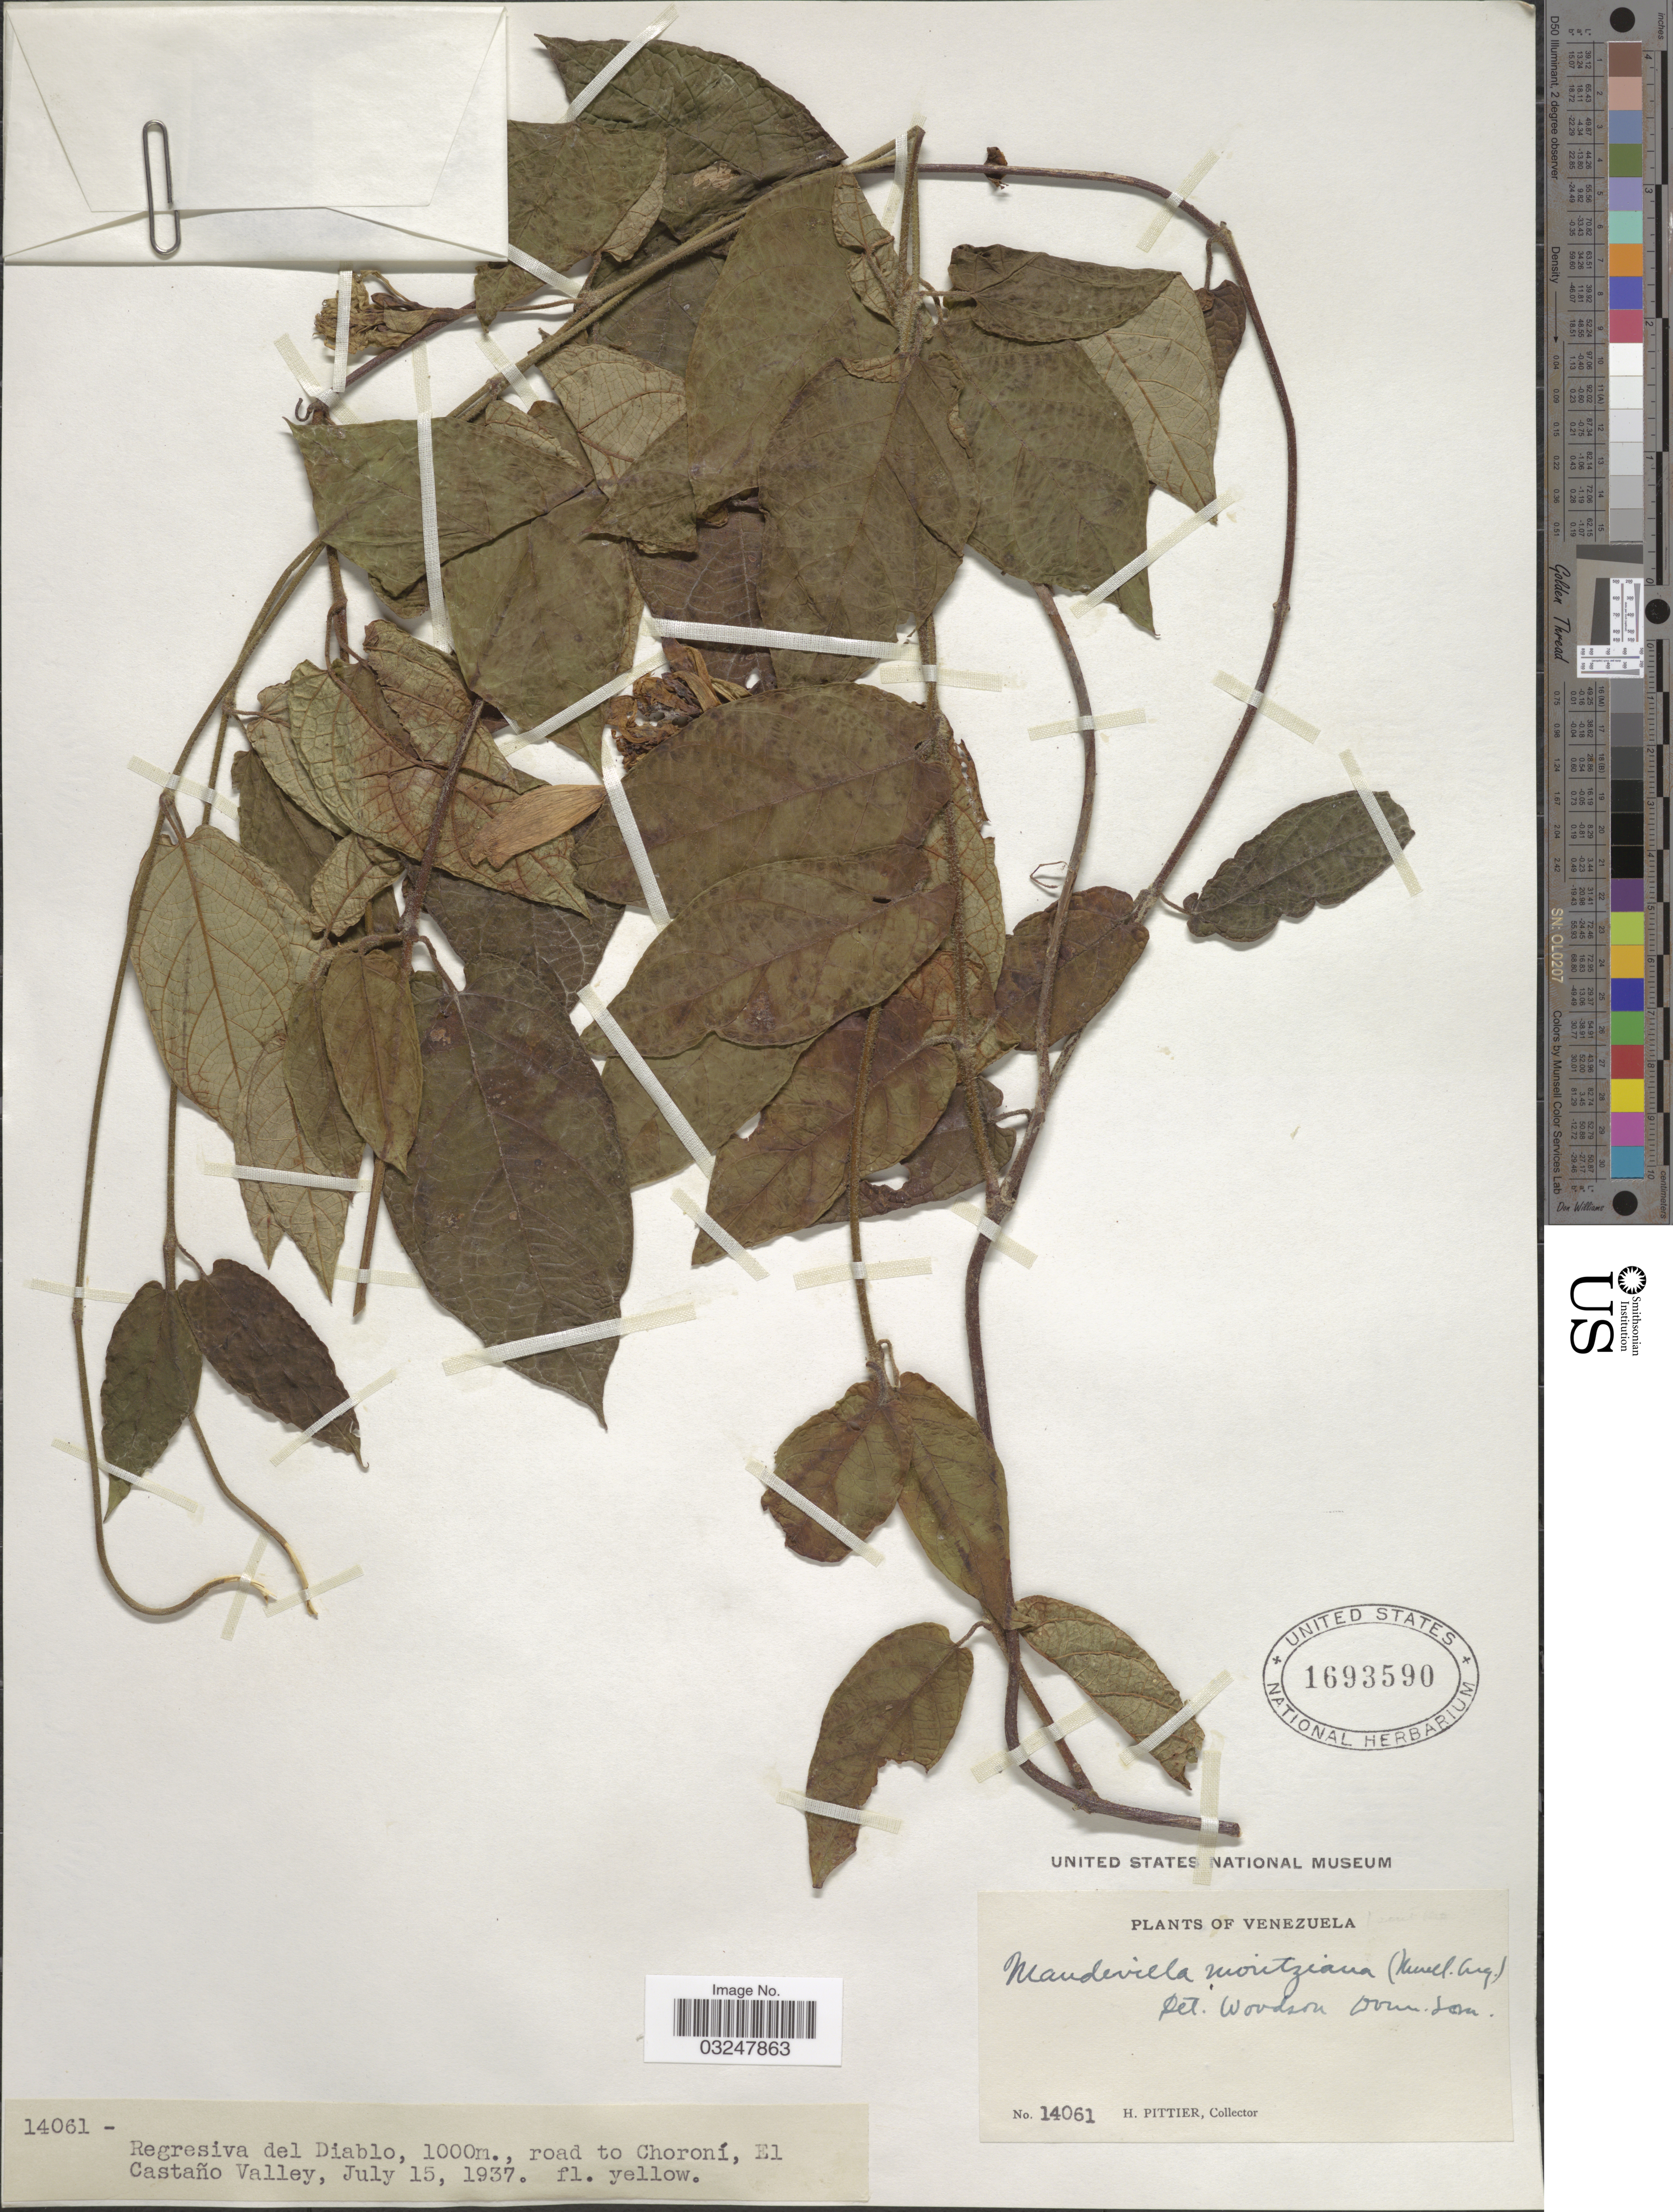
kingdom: Plantae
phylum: Tracheophyta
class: Magnoliopsida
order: Gentianales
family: Apocynaceae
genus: Mandevilla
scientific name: Mandevilla moritziana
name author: (Müll. Arg.) Donn. Sm.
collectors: H. F. Pittier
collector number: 14061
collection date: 1937-07-15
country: Venezuela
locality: Regresiva del Diablo, road to Choroní, El Castaño Valley.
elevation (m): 1000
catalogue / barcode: US 1693590